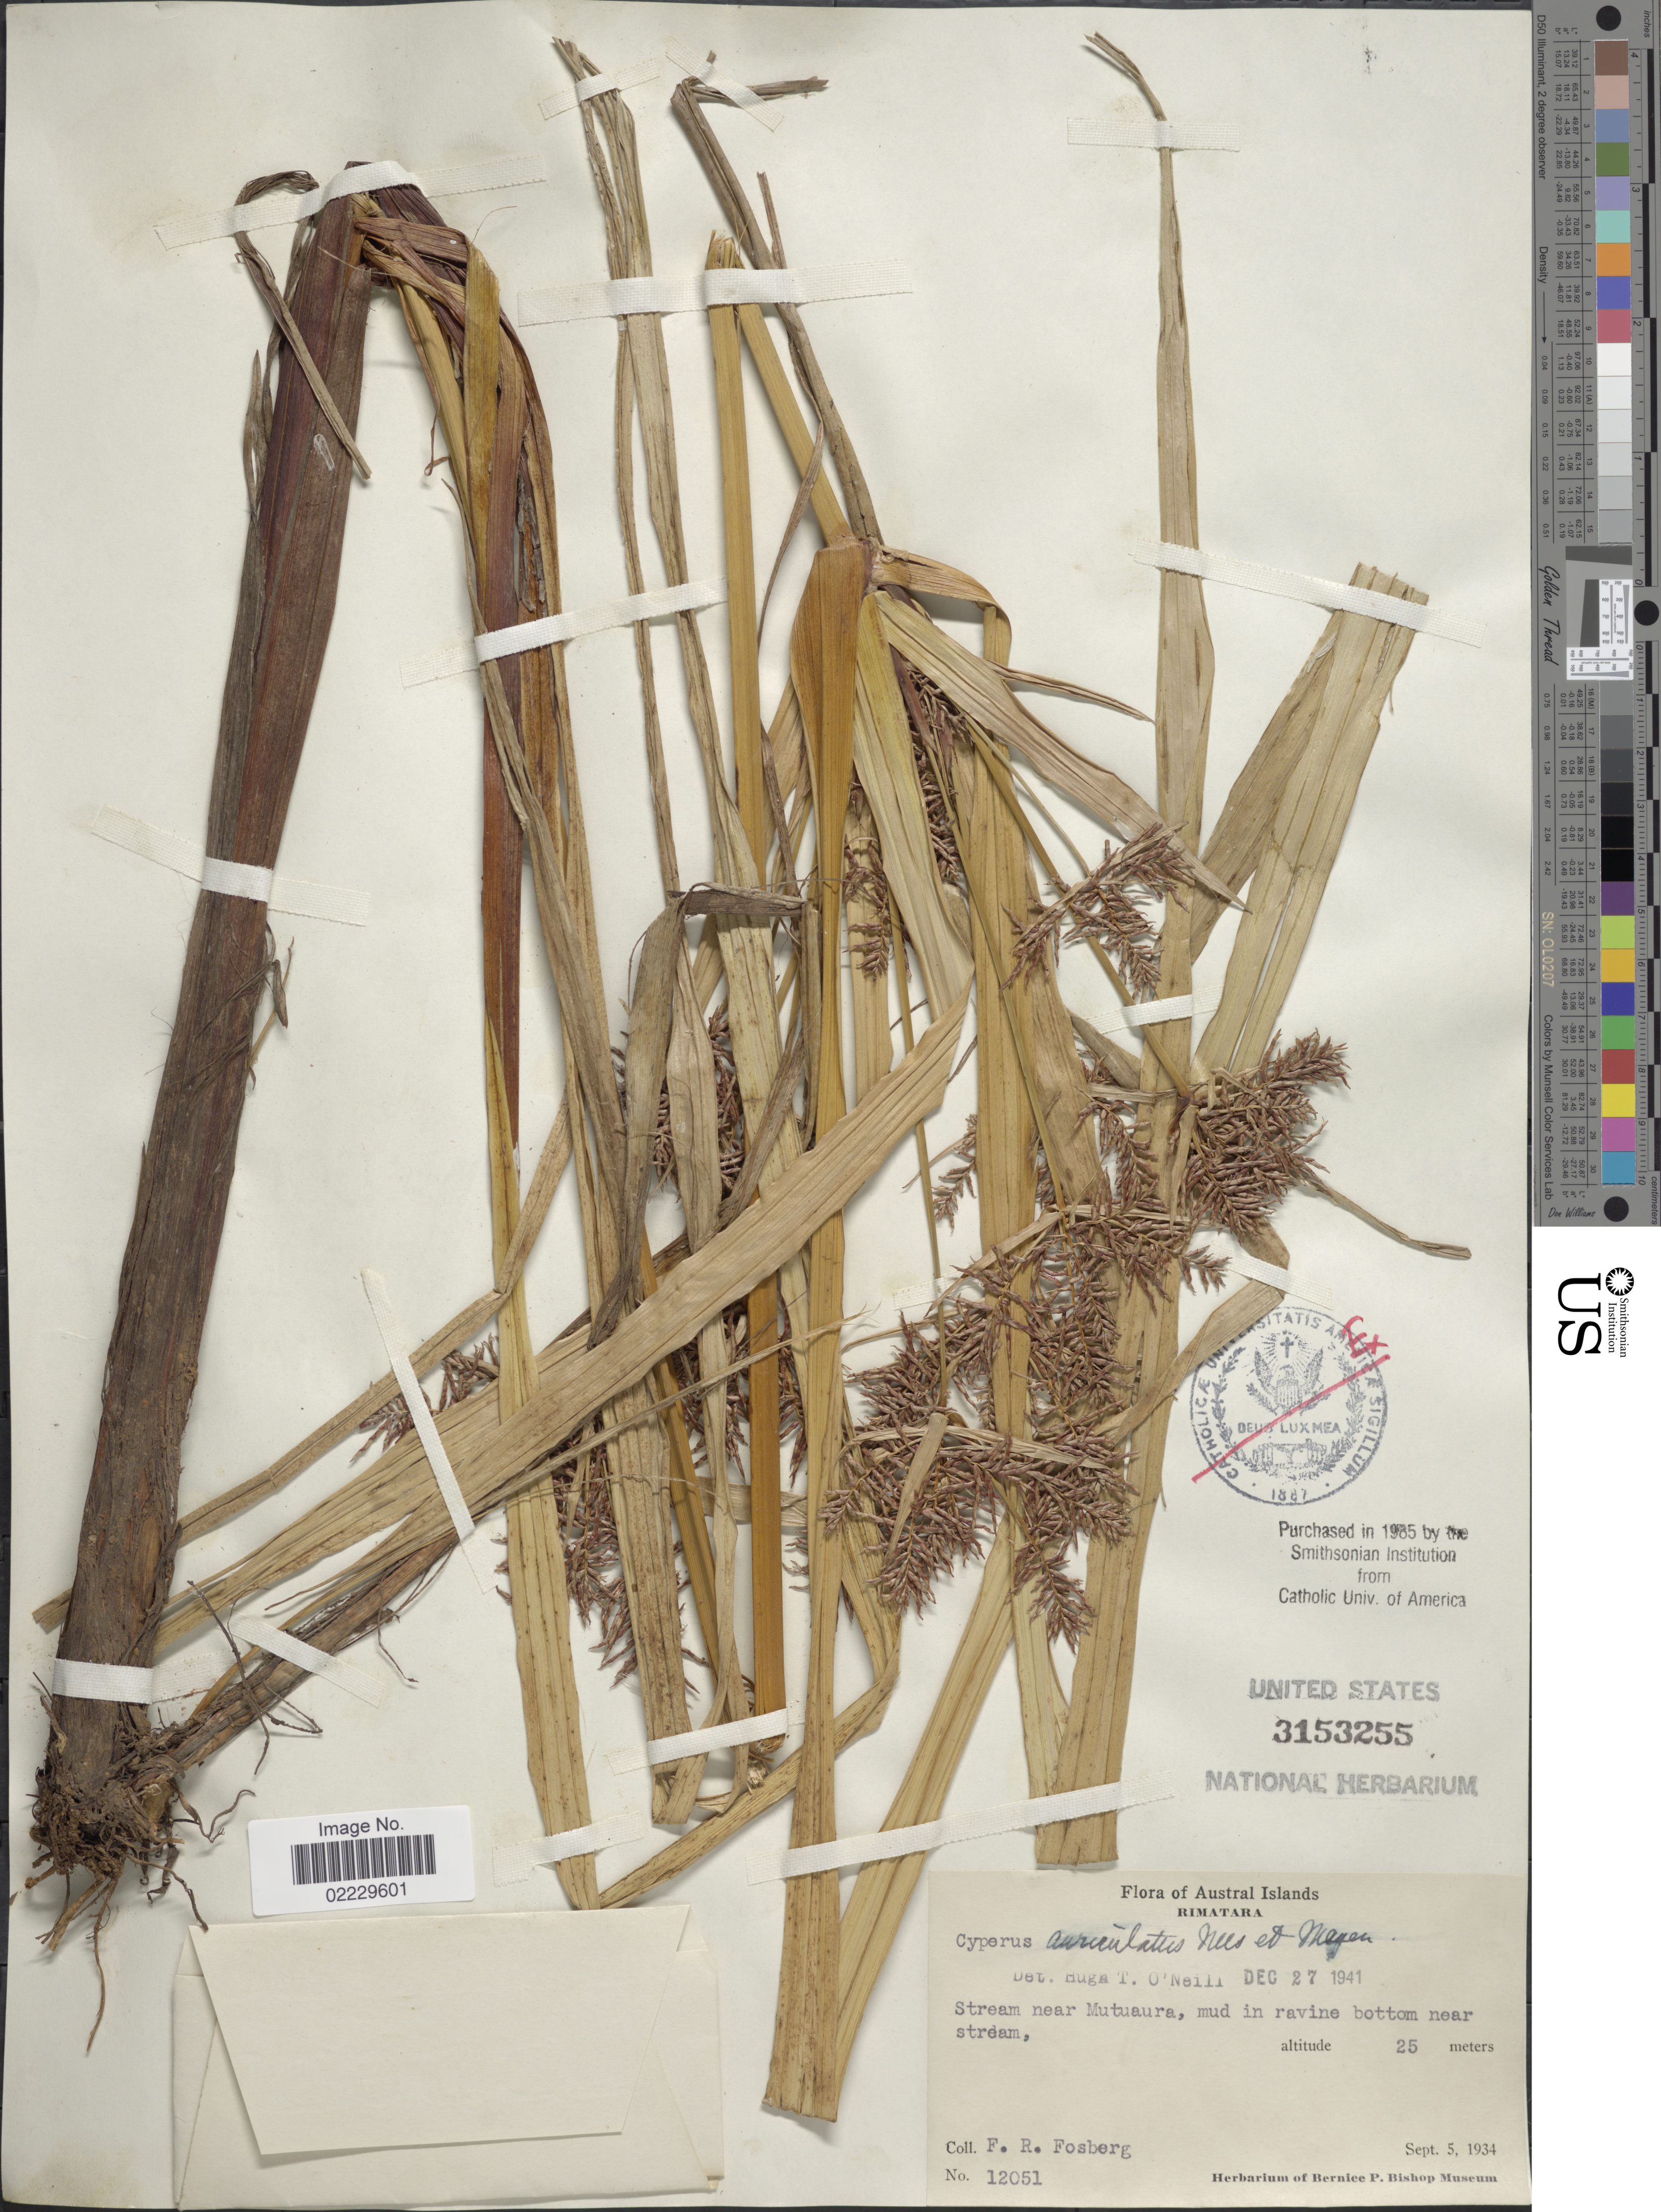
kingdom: Plantae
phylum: Tracheophyta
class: Liliopsida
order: Poales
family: Cyperaceae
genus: Cyperus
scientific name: Cyperus auriculatus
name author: Nees & Meyen ex Kunth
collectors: F. R. Fosberg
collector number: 12051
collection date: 1934-09-05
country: French Polynesia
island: Rimatara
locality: Austral Islands, Rimatara, Stream near Mutuaura, mud in raving bottom near stream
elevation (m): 25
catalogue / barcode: US 3153255